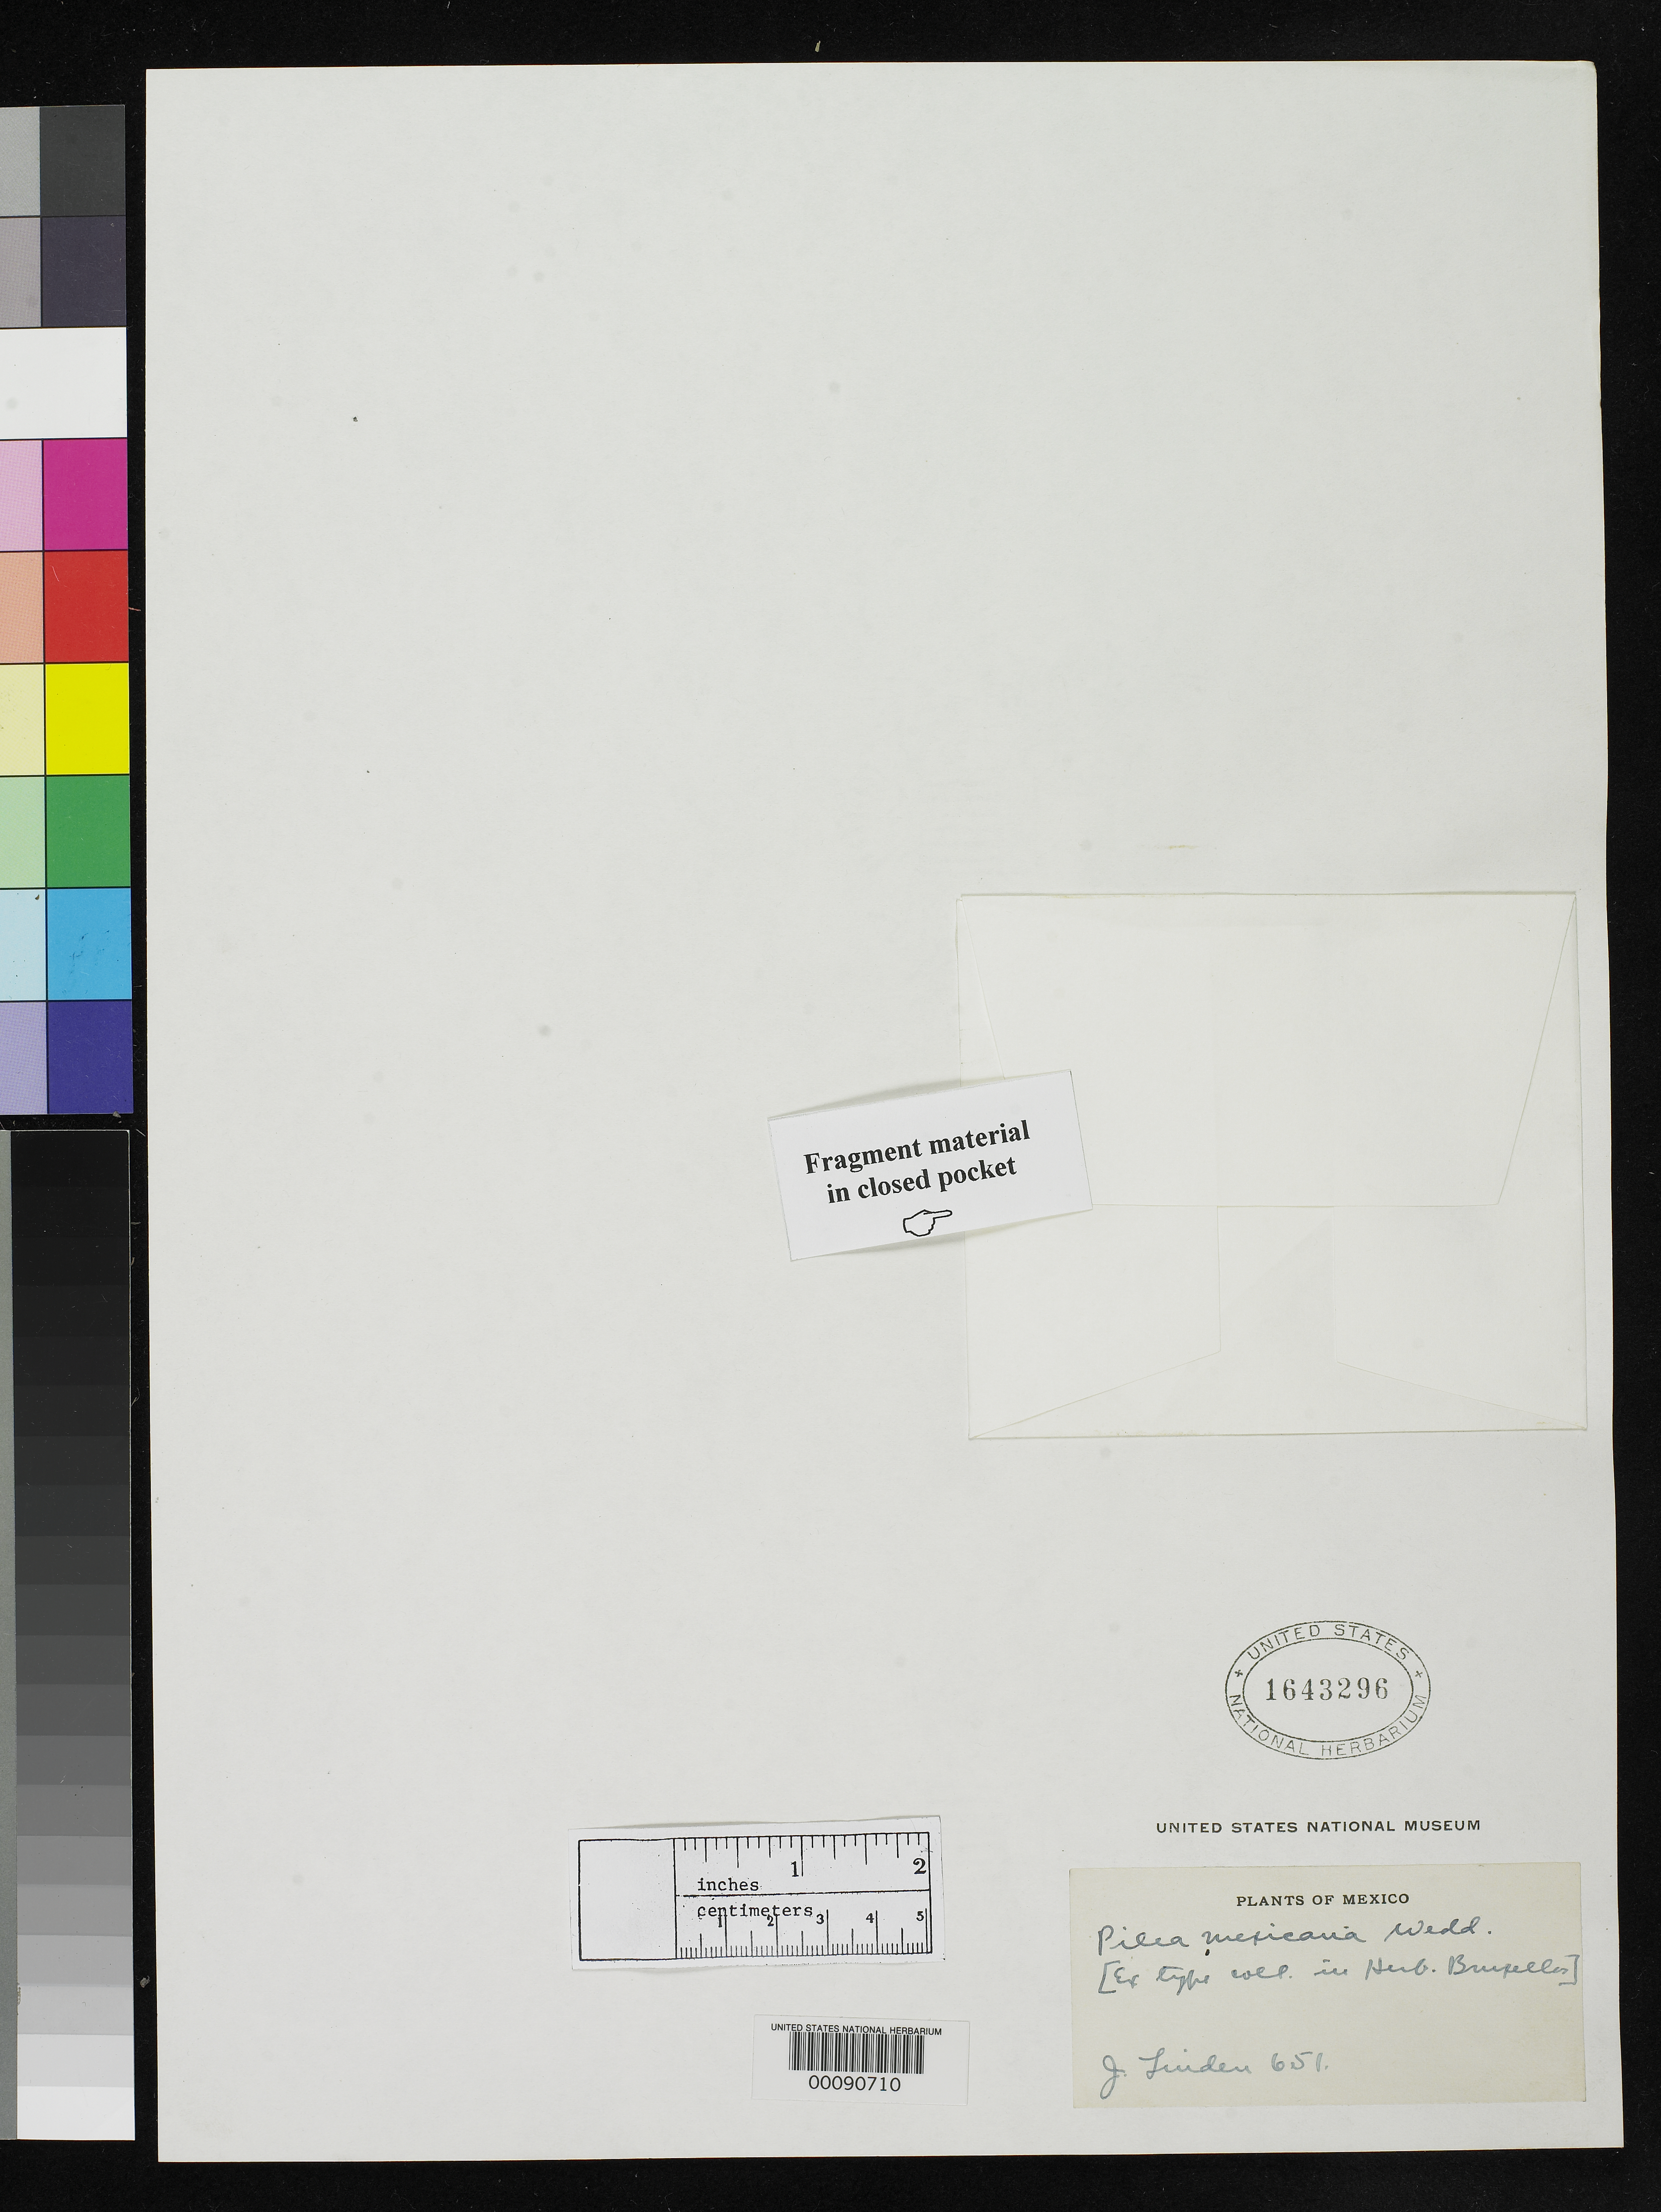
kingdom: Plantae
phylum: Tracheophyta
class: Magnoliopsida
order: Rosales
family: Urticaceae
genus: Pilea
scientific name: Pilea mexicana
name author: Wedd.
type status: Type Material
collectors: J. Linden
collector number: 651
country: Mexico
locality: E of Monserrat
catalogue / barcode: US 1643296